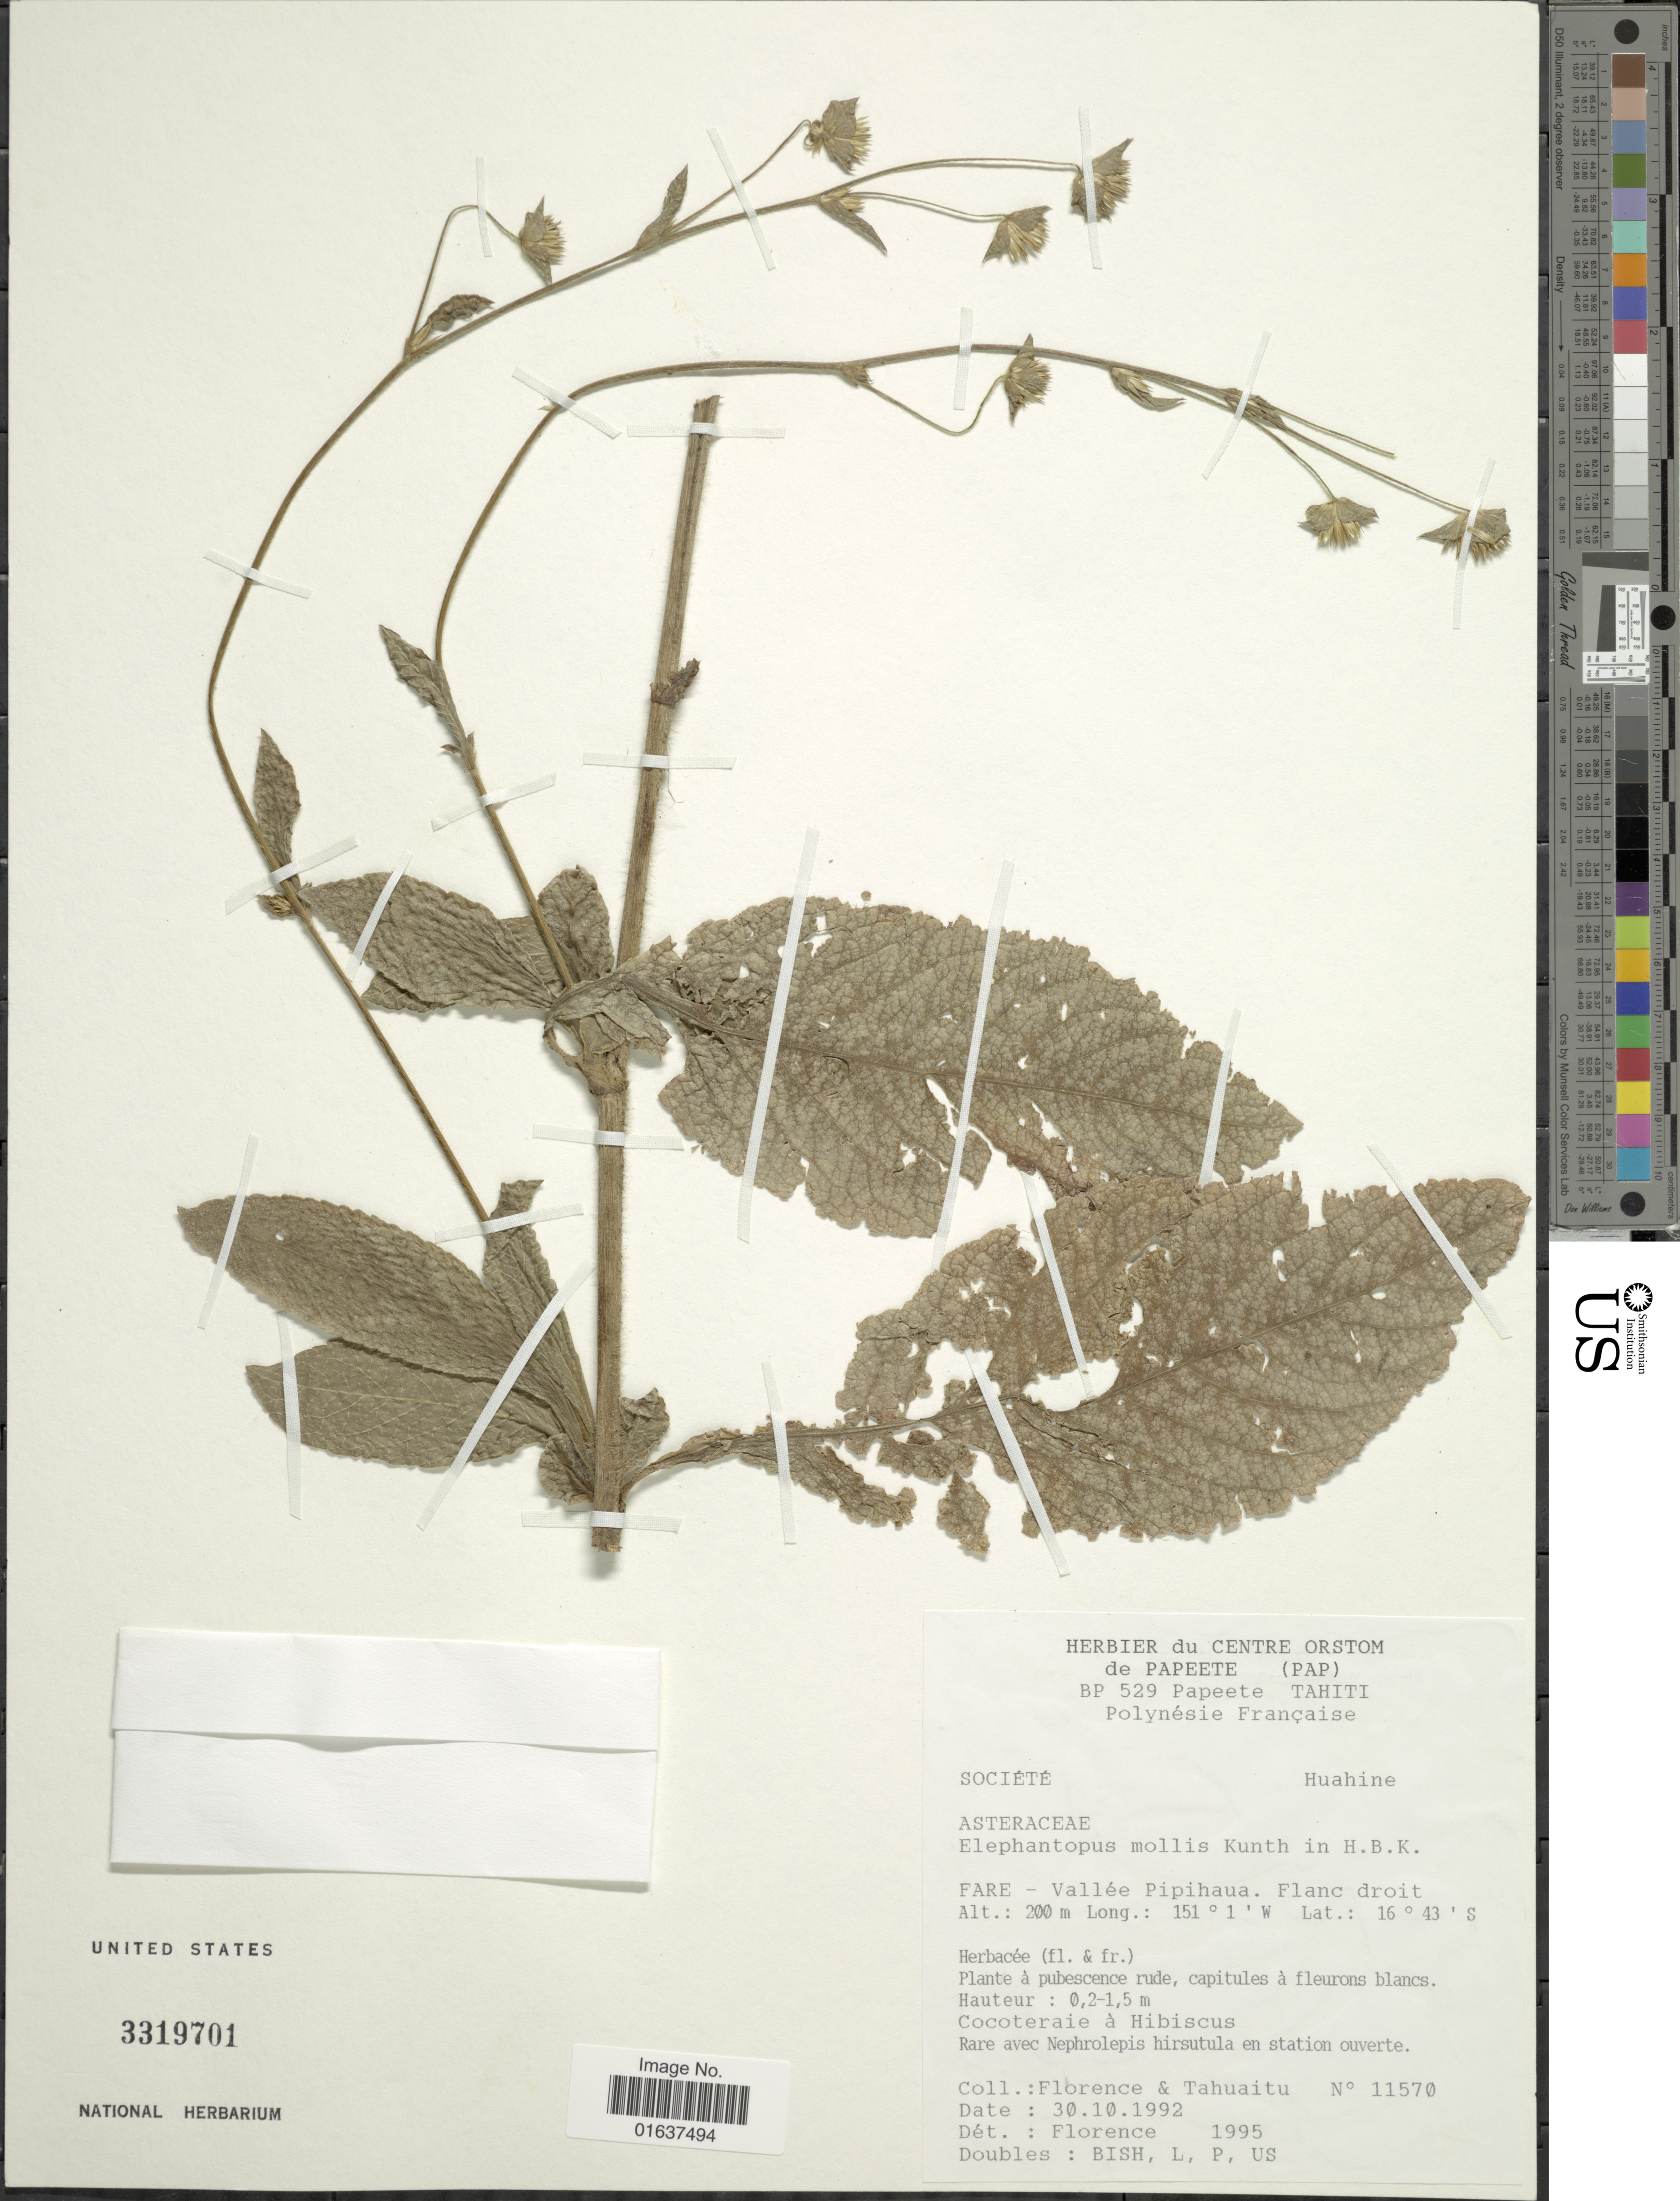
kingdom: Plantae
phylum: Tracheophyta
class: Magnoliopsida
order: Asterales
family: Asteraceae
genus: Elephantopus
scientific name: Elephantopus mollis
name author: Kunth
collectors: -. Florence & -. Tahuaitu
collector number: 11570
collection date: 1992-10-30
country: French Polynesia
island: Huahine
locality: Fare - Valle Pipihaua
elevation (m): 200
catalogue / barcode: US 3319701